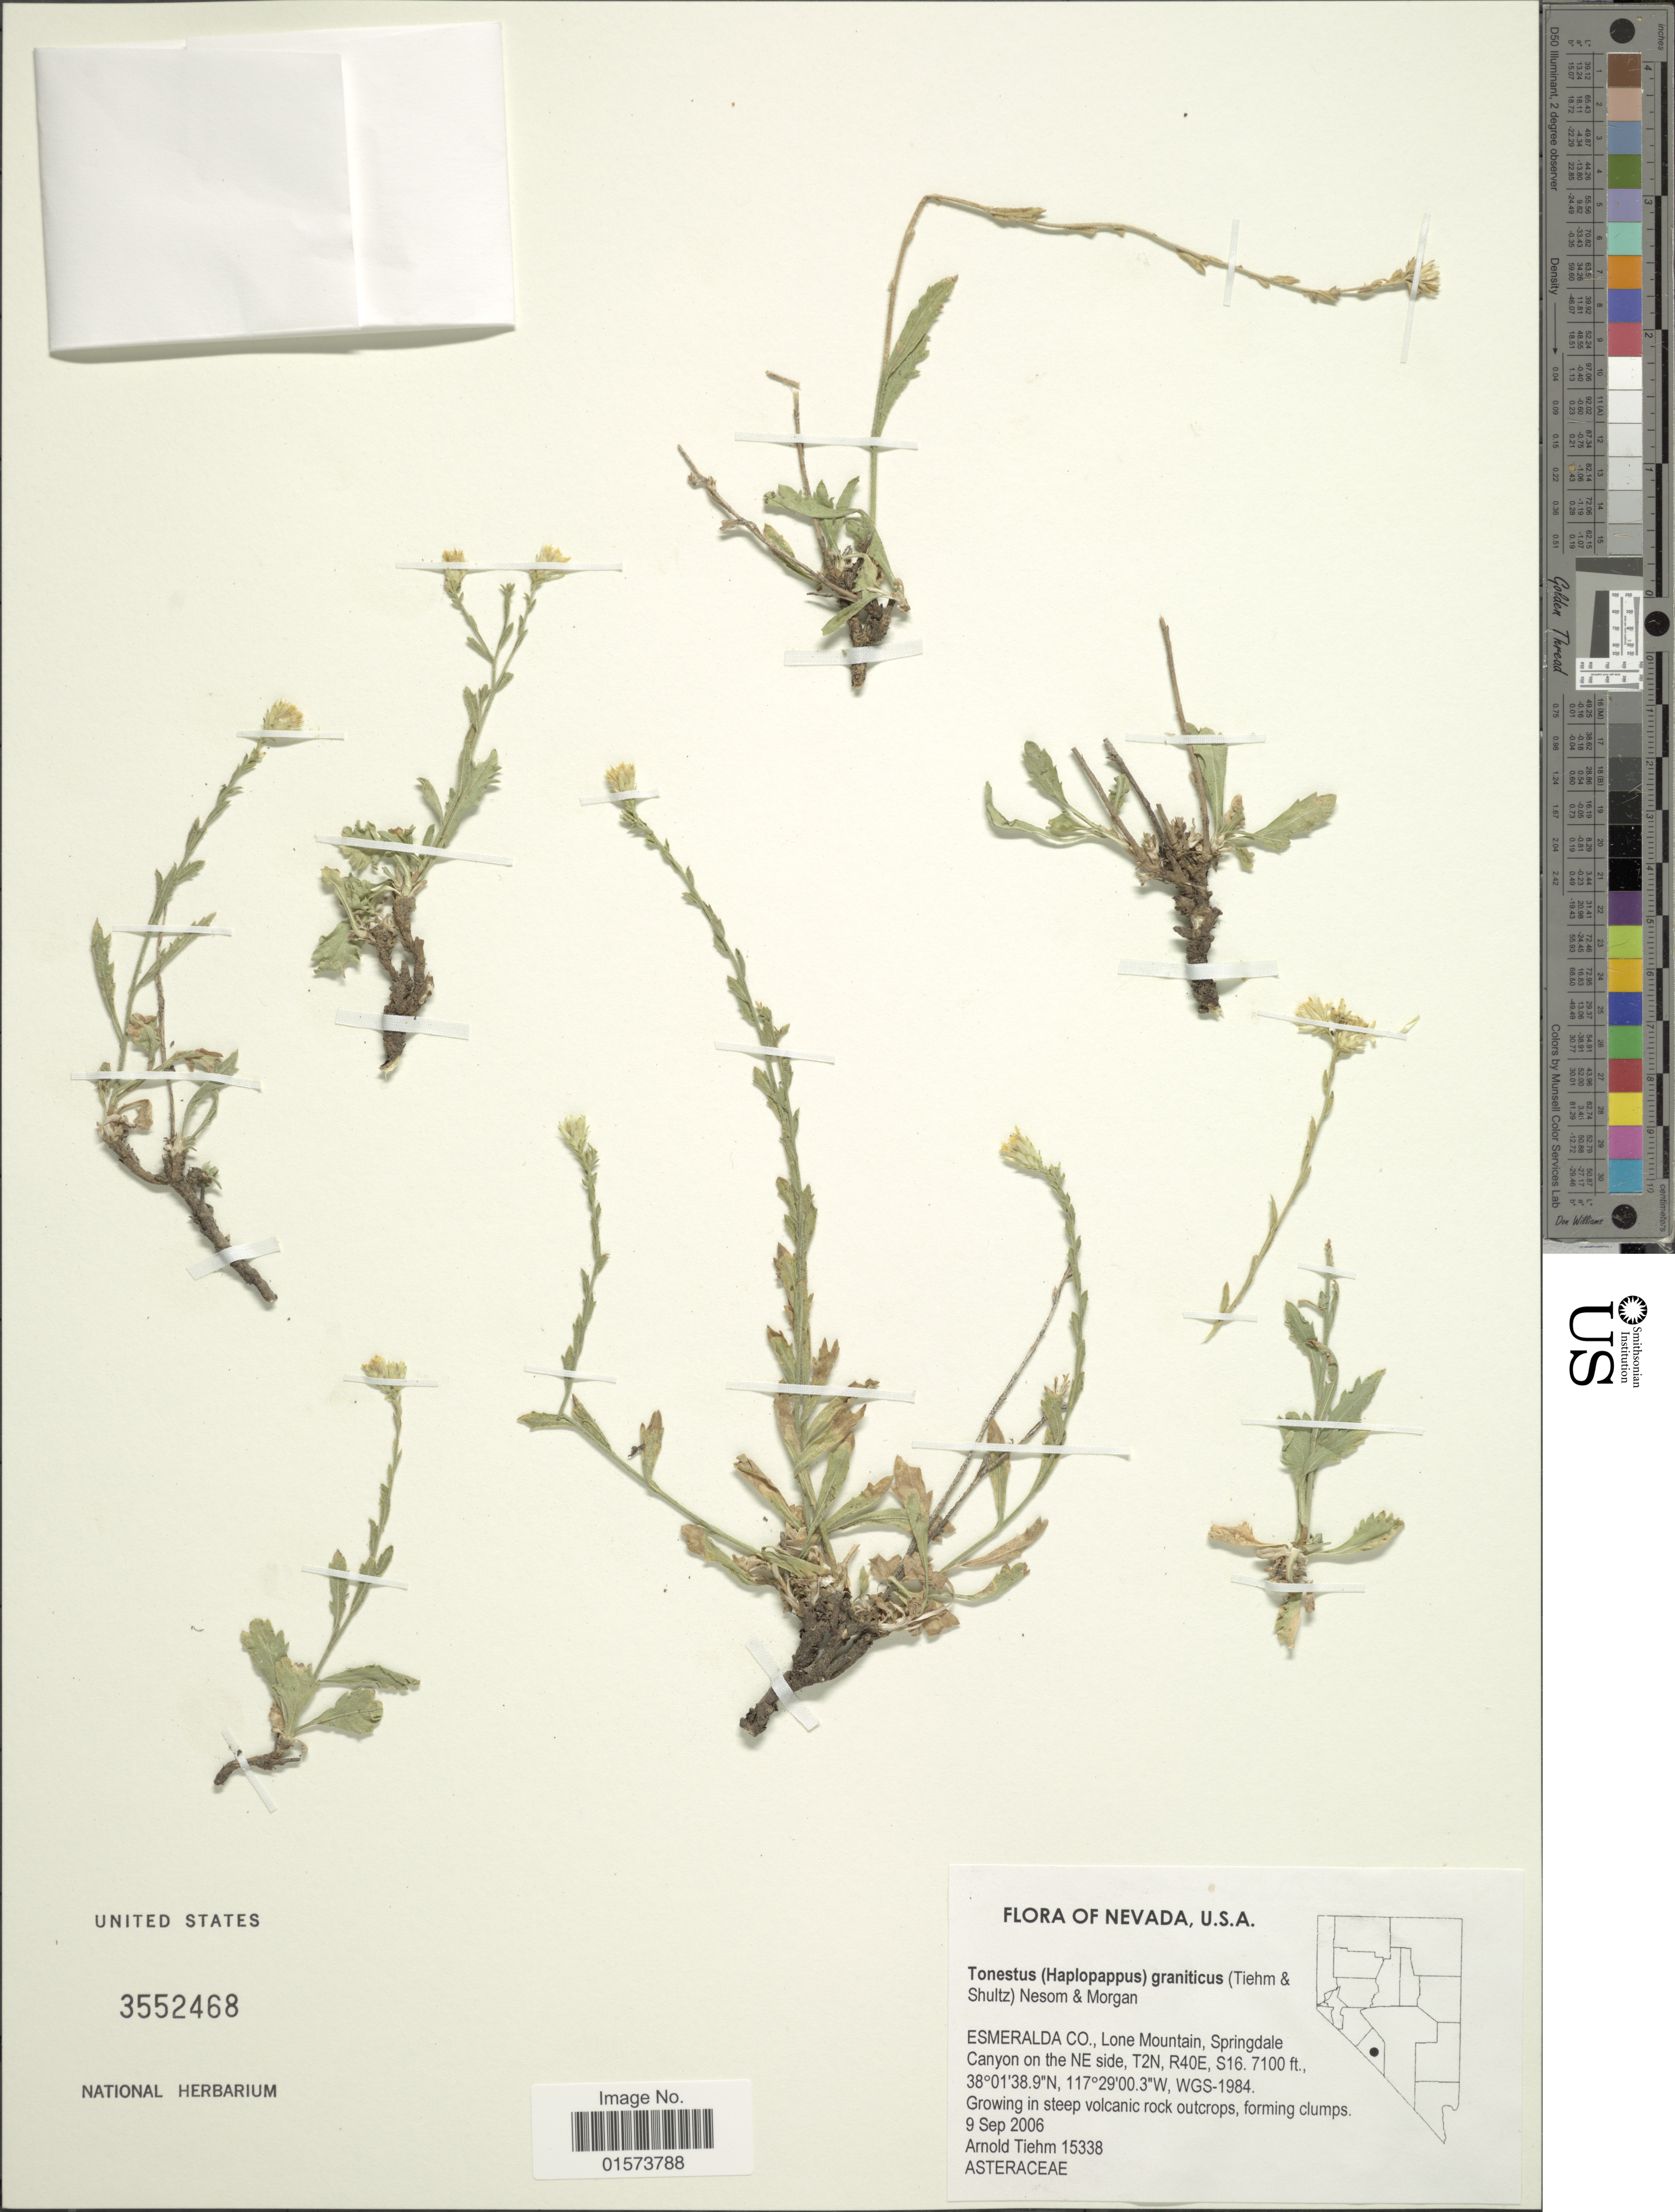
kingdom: Plantae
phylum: Tracheophyta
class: Magnoliopsida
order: Asterales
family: Asteraceae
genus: Tonestus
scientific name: Tonestus graniticus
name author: (Tiehm & L.M.Schultz) G.L. Nesom & D. R. Morgan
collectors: A. Tiehm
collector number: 15338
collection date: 2006-09-09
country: United States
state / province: Nevada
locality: Esmeralda Co., Lone Mountains, Springdake Canyon on the NE side, T2N, R40E, S16, growing in steep volcanic rock, outcrops, forming clumps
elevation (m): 2164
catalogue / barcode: US 3552468